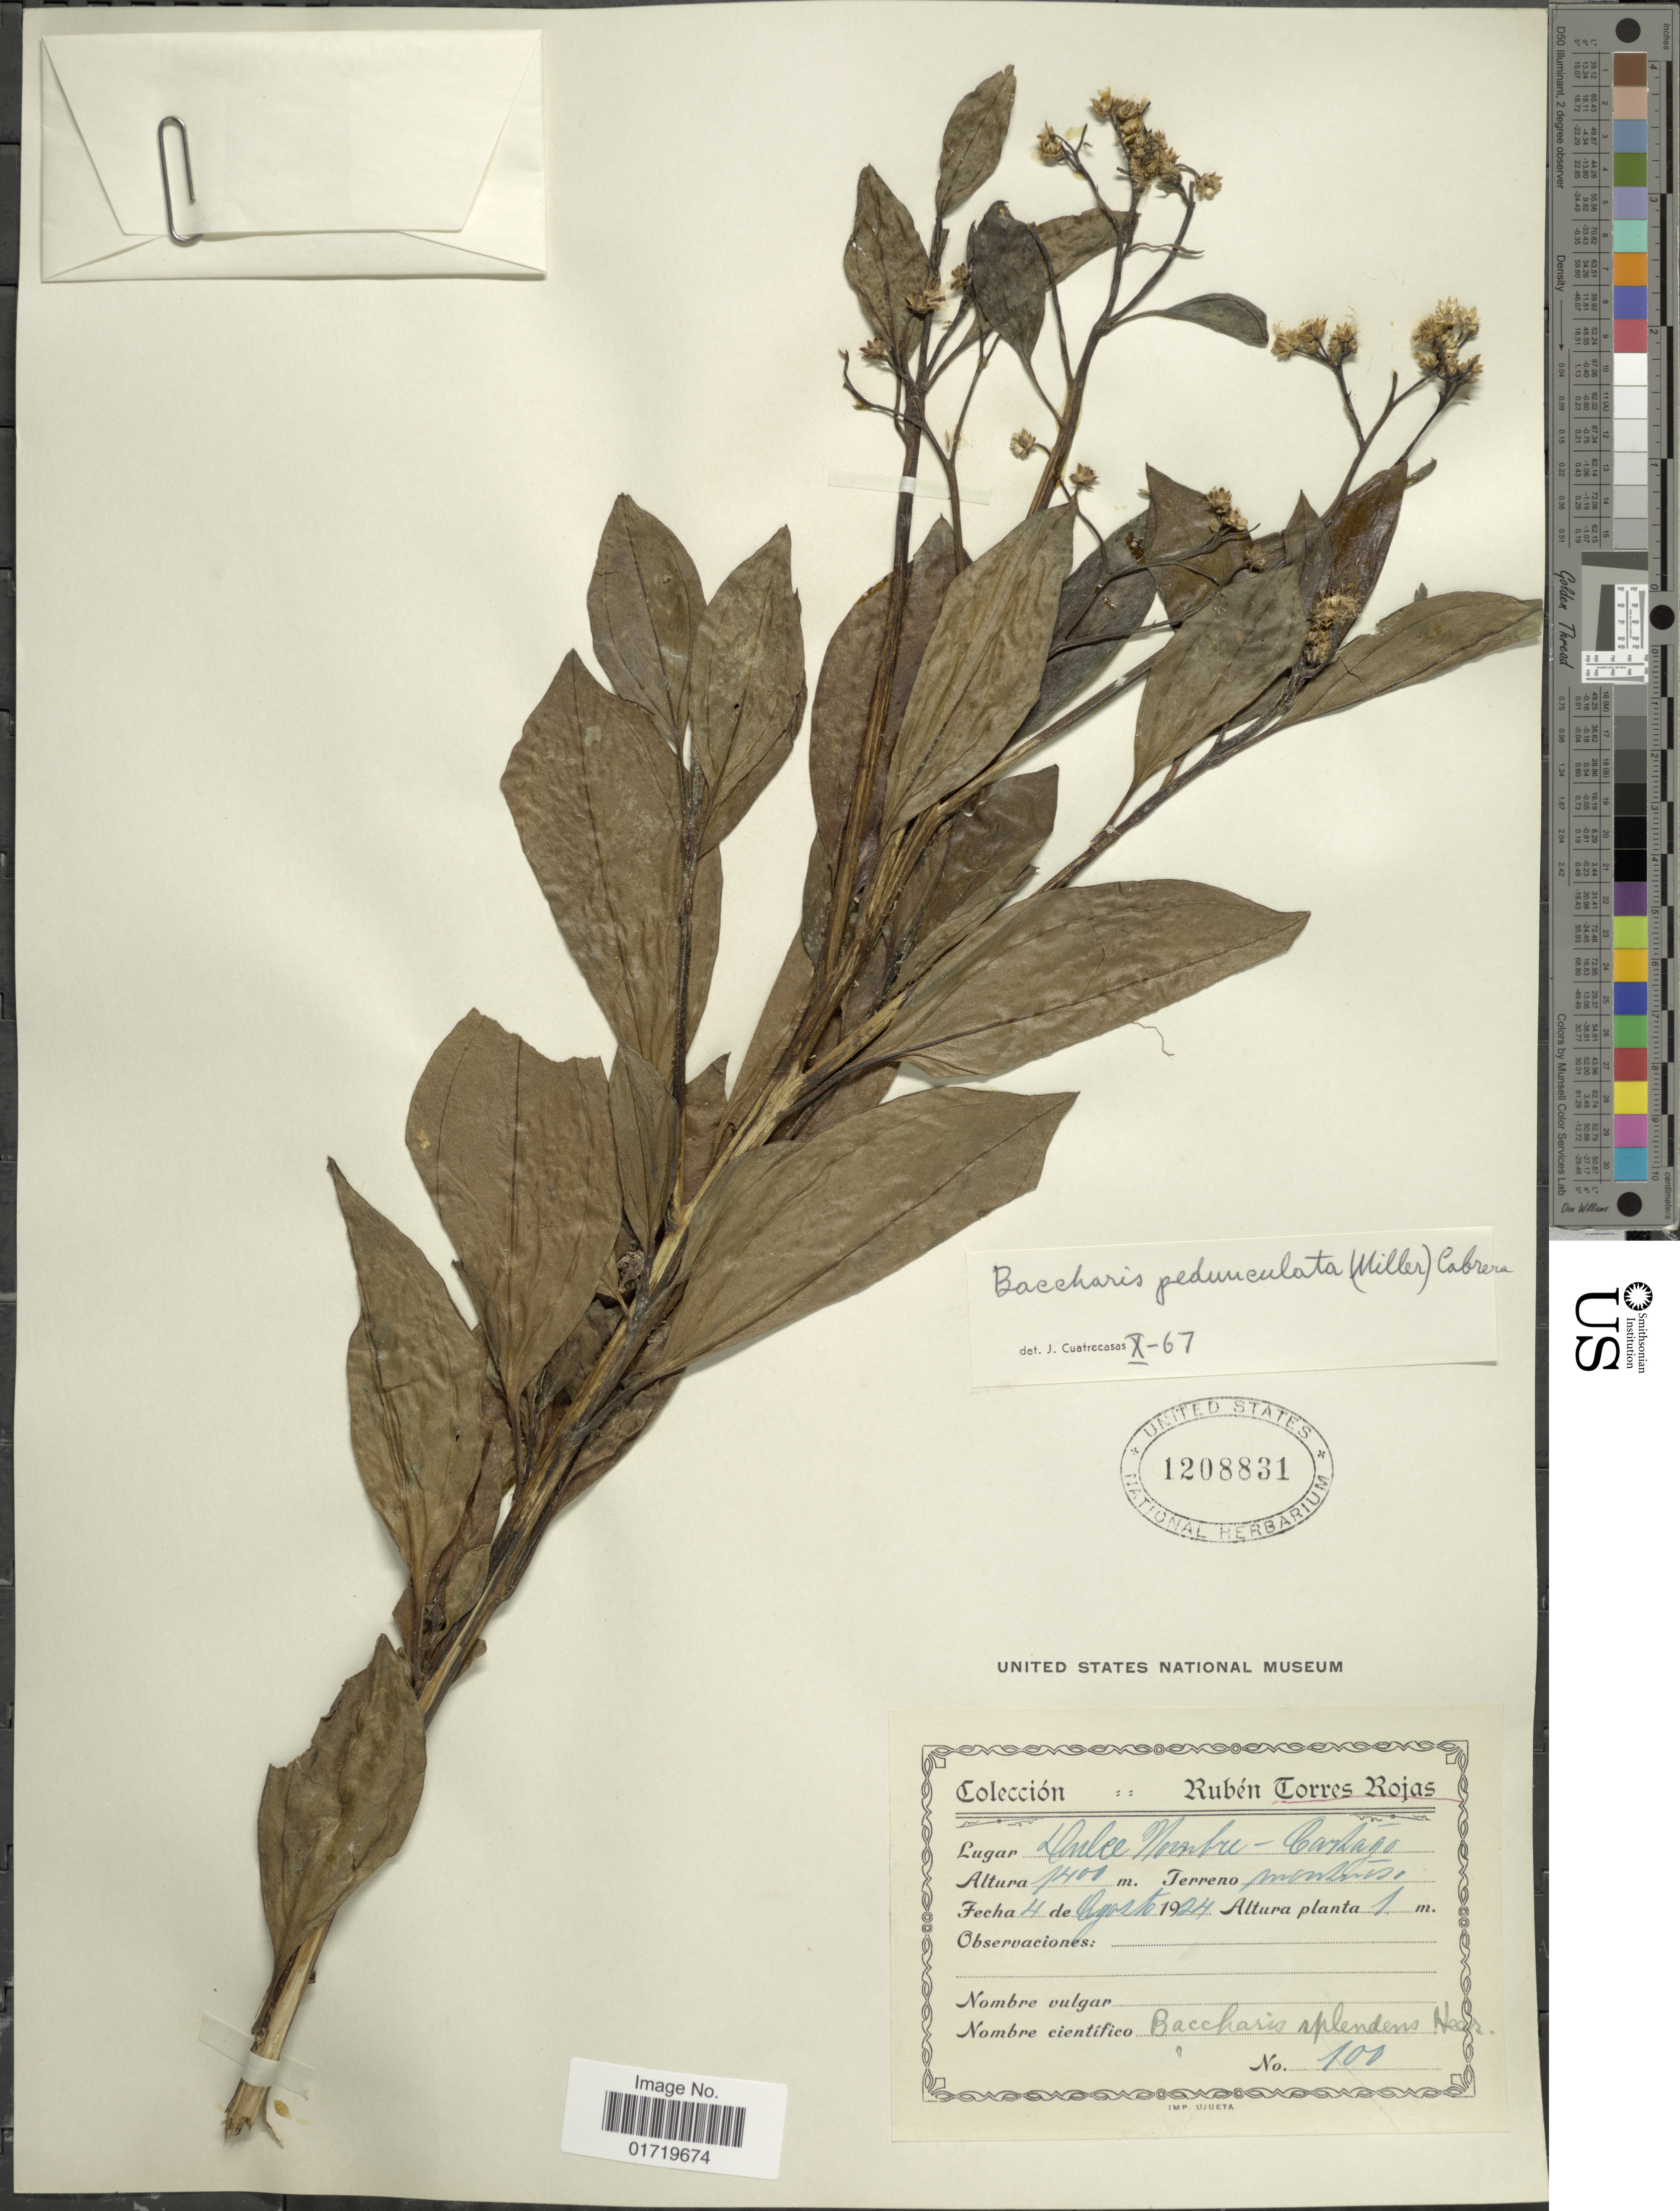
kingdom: Plantae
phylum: Tracheophyta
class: Magnoliopsida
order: Asterales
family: Asteraceae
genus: Baccharis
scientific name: Baccharis pedunculata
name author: (Mill.) Cabrera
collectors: R. Torres Rojas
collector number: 100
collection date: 1924-08-04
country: Costa Rica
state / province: Cartago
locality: Dulce Nombre - Cartago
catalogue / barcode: US 1208831